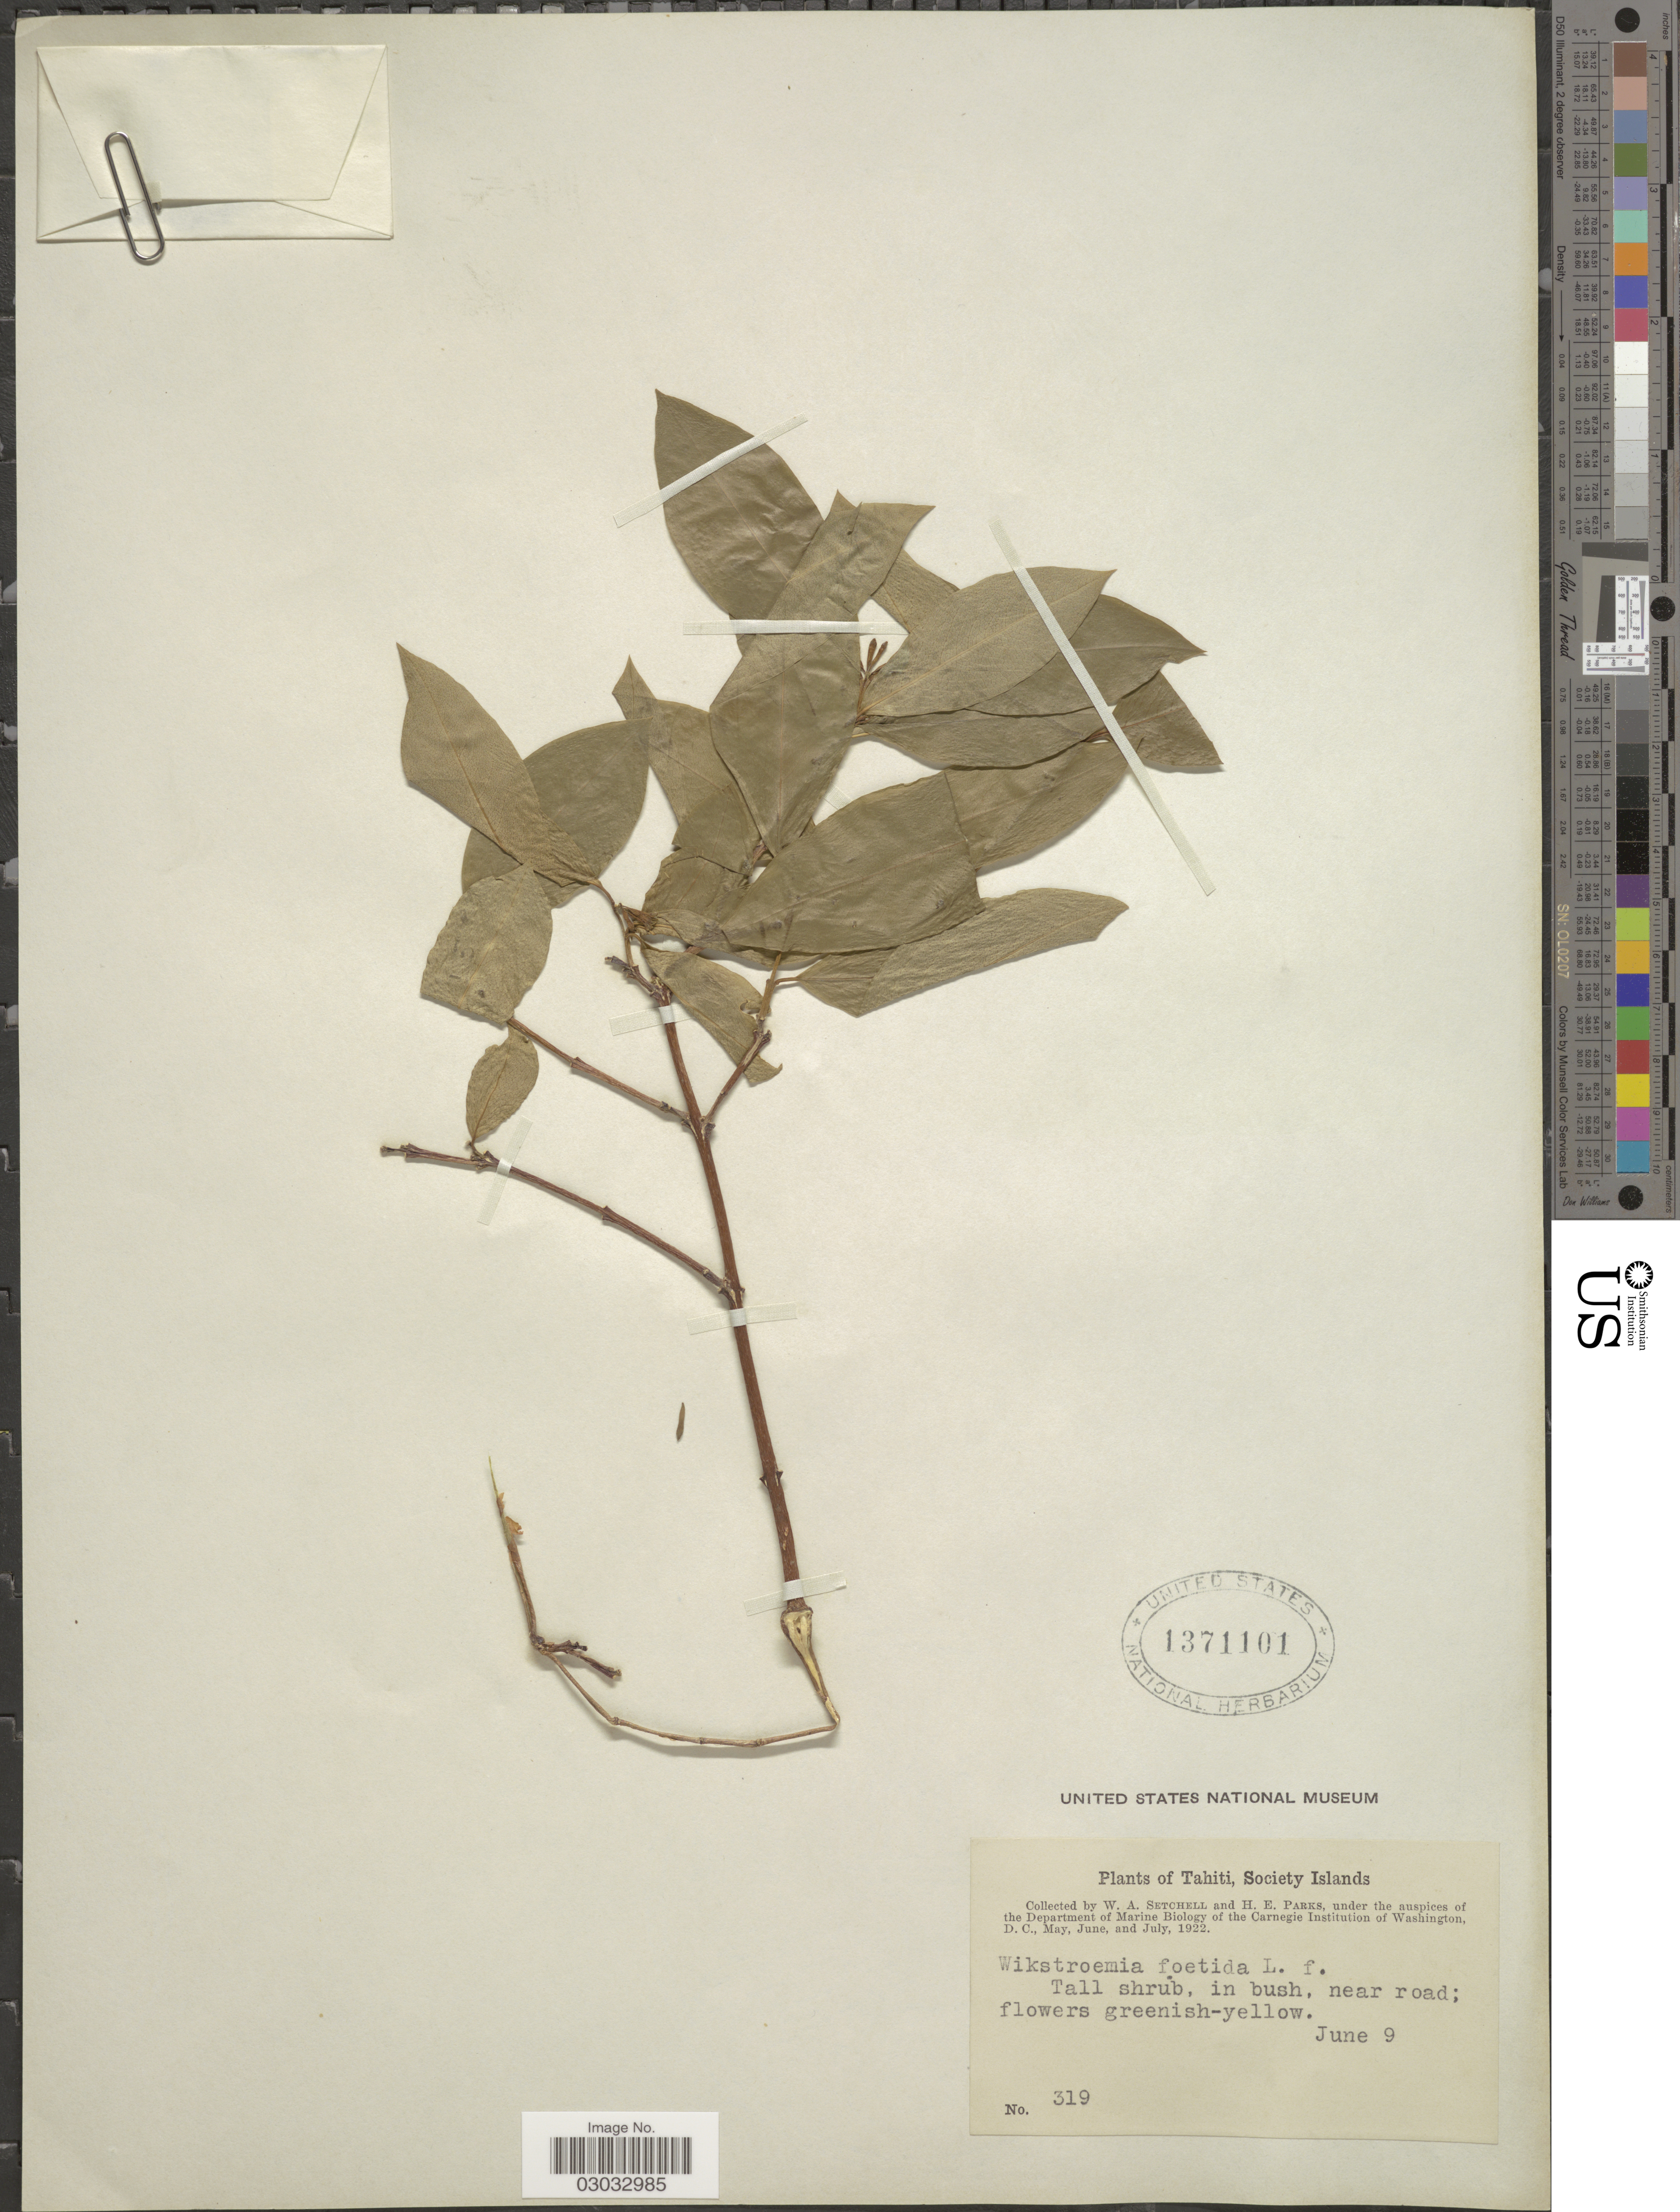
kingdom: Plantae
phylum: Tracheophyta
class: Magnoliopsida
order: Malvales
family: Thymelaeaceae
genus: Wikstroemia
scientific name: Wikstroemia coriacea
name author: Seem.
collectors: W. Setchell & H. E. Parks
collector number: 319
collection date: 1922-06-09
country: French Polynesia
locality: Tahiti, Society Islands, near road.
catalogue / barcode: US 1371101